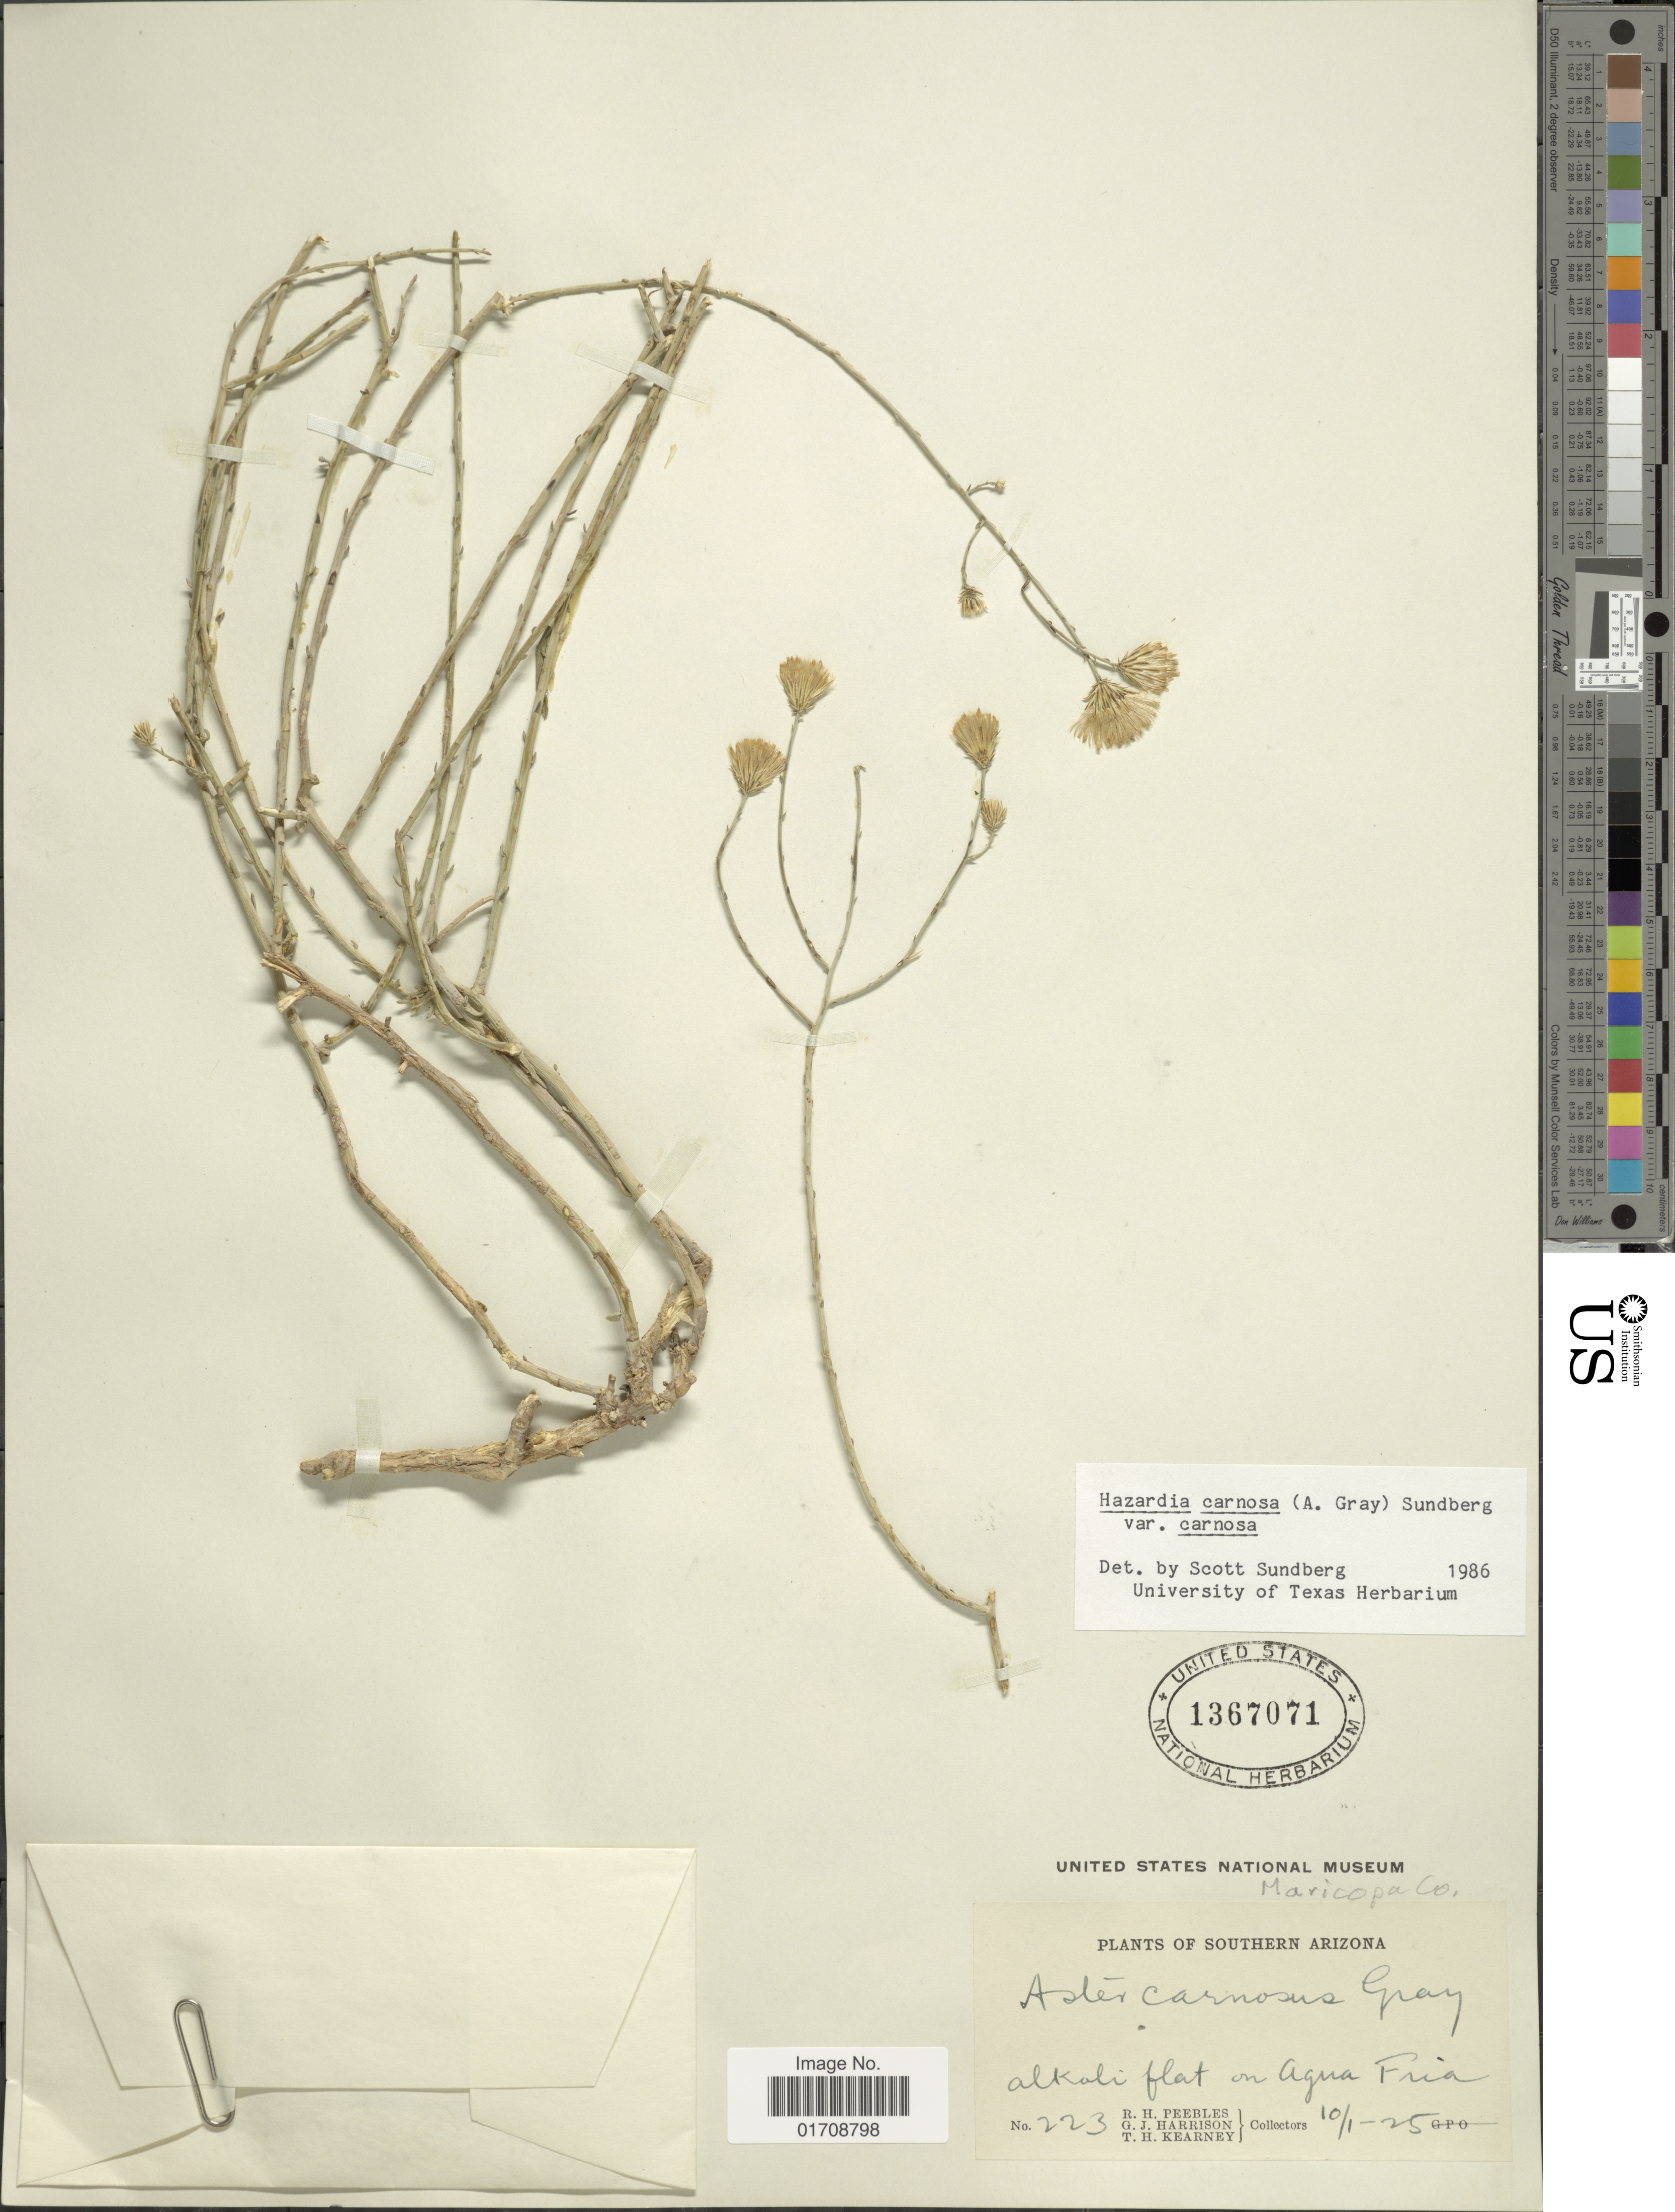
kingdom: Plantae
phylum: Tracheophyta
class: Magnoliopsida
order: Asterales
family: Asteraceae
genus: Machaeranthera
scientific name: Machaeranthera carnosa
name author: (A. Gray) G.L. Nesom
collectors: R. H. Peebles, G. J. Harrison & T. H. Kearney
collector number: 223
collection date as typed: Transcribed d/m/y: 1/10/25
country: United States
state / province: Arizona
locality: Southern Arizona, Alkali flat on Agua Fria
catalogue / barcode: US 1367071